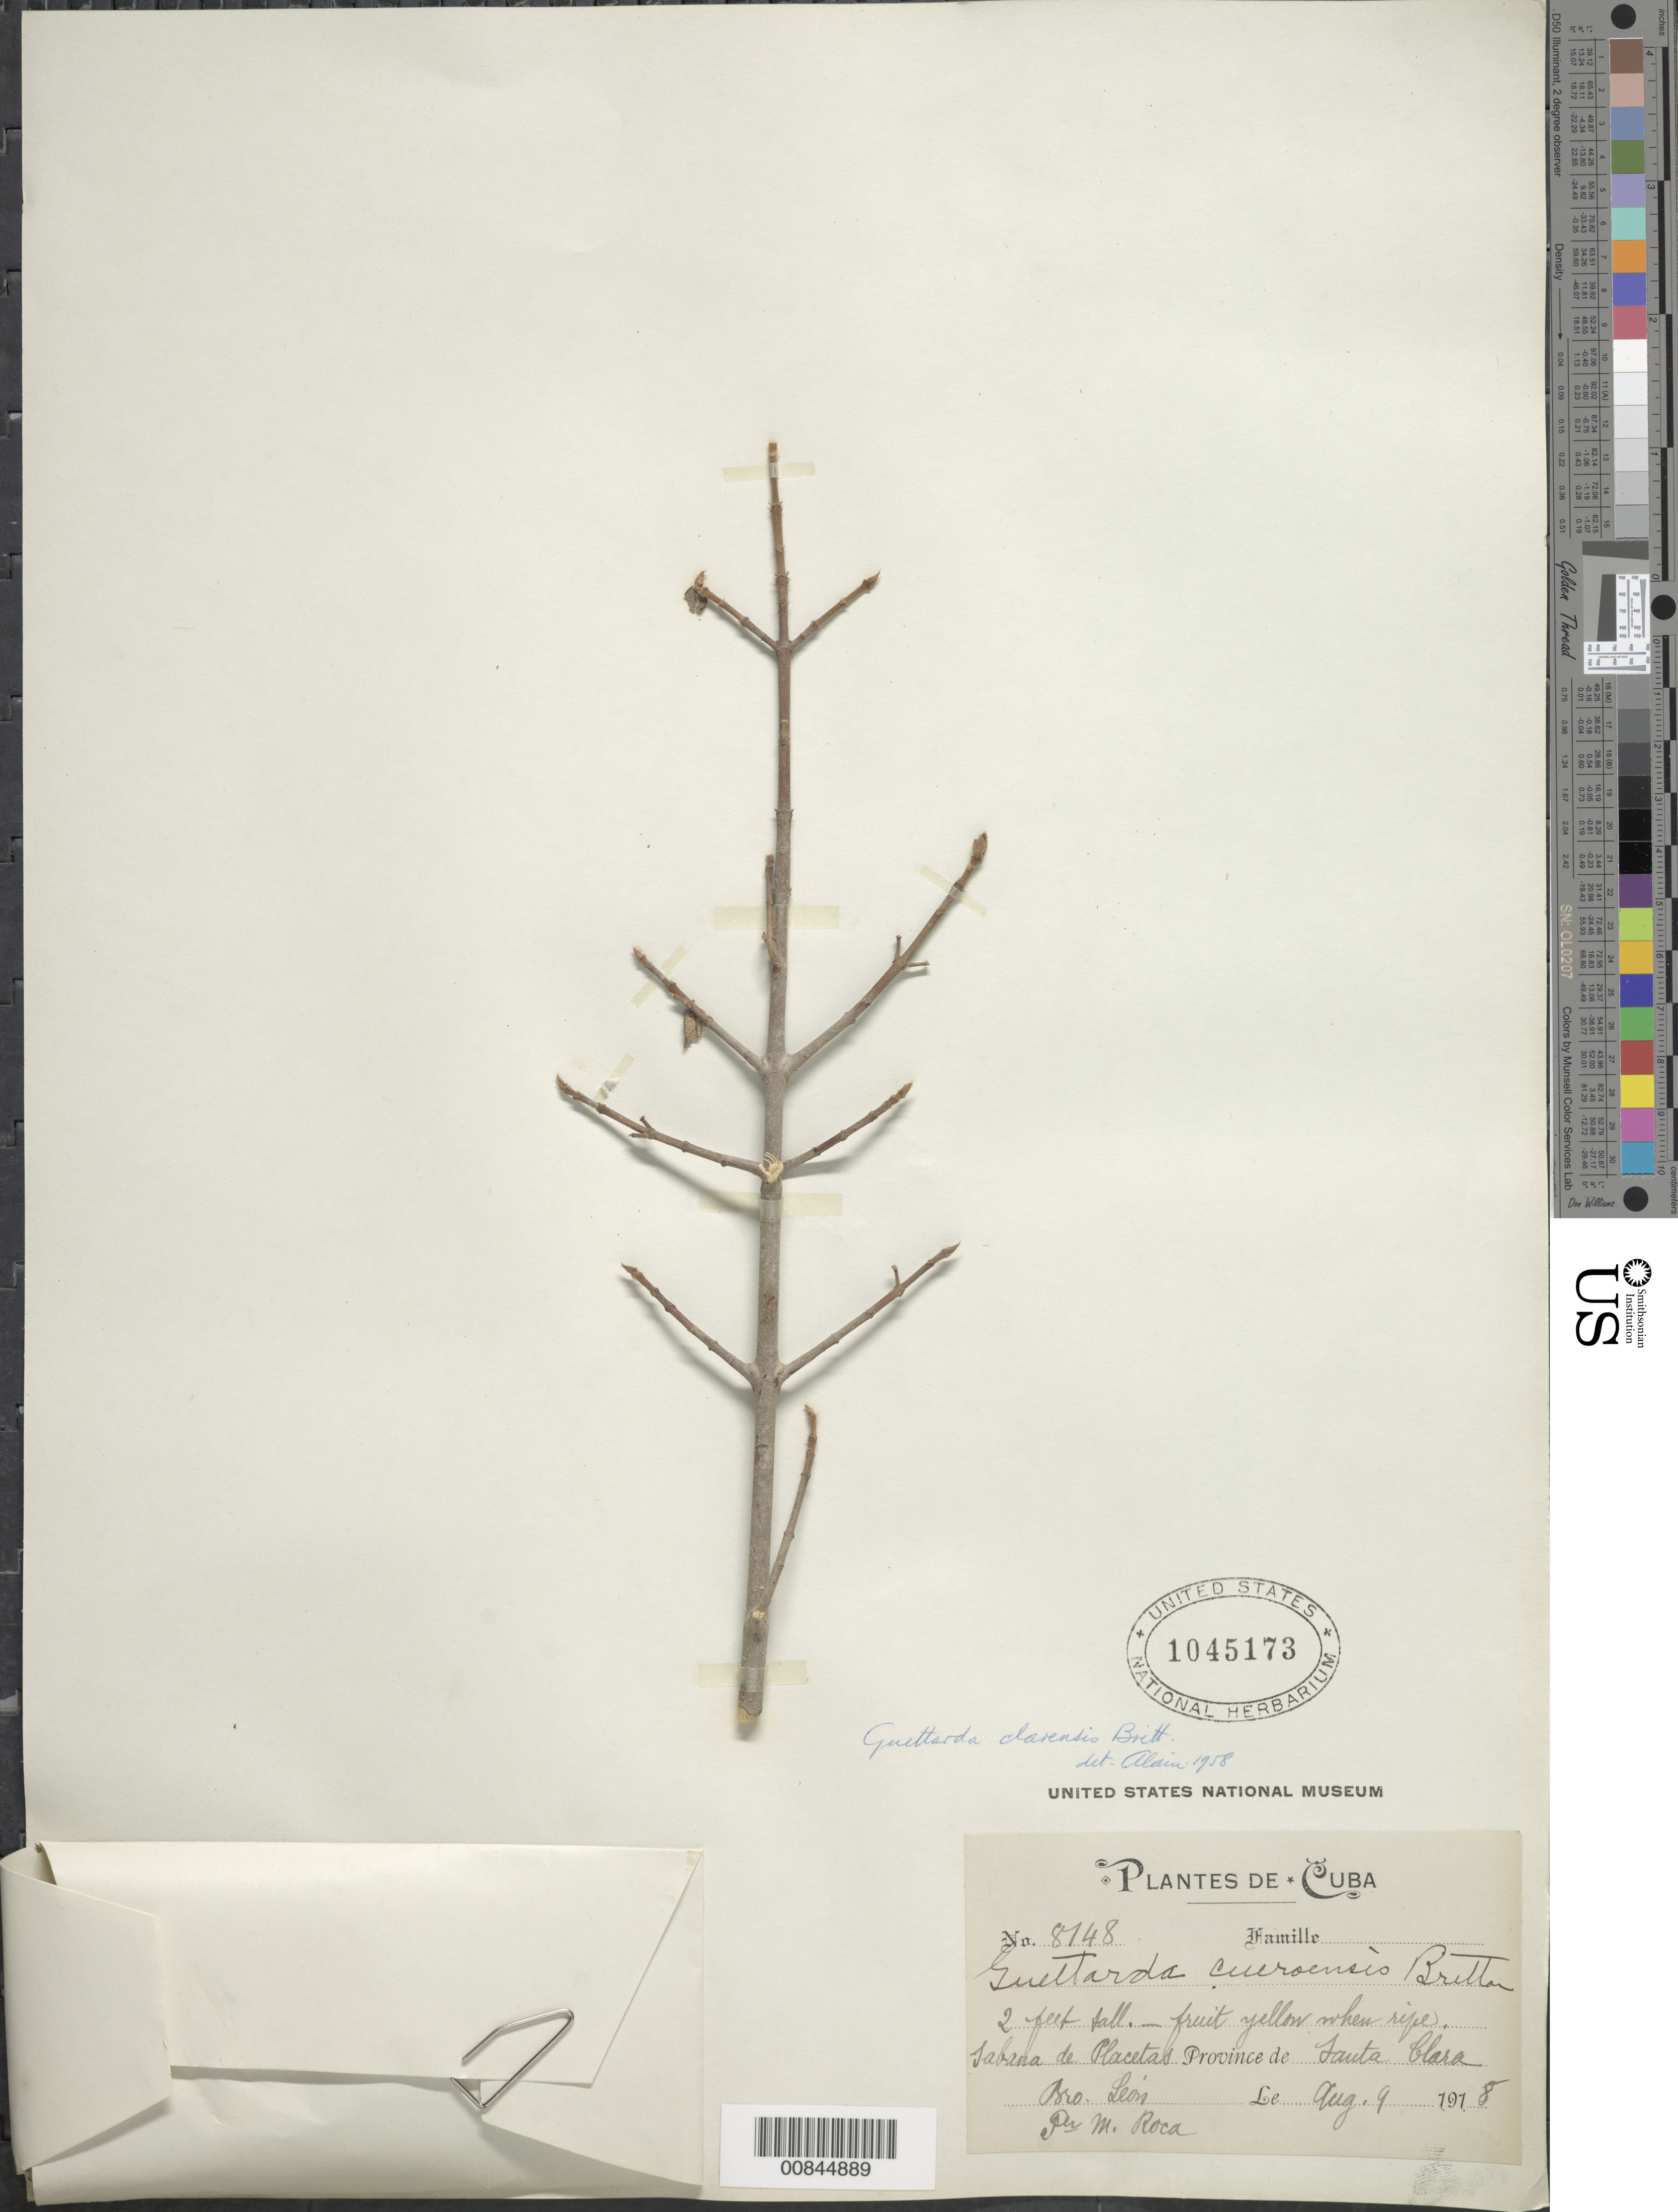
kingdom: Plantae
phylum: Tracheophyta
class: Magnoliopsida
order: Gentianales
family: Rubiaceae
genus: Guettarda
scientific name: Guettarda clarensis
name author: Britton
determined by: Liogier, Alain H.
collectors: Bro. León & M. Roca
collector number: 8748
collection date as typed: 09 Aug 1918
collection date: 1918-08-09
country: Cuba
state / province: Las Villas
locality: Sabana de Placetas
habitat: Sabana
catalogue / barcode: US 1045173